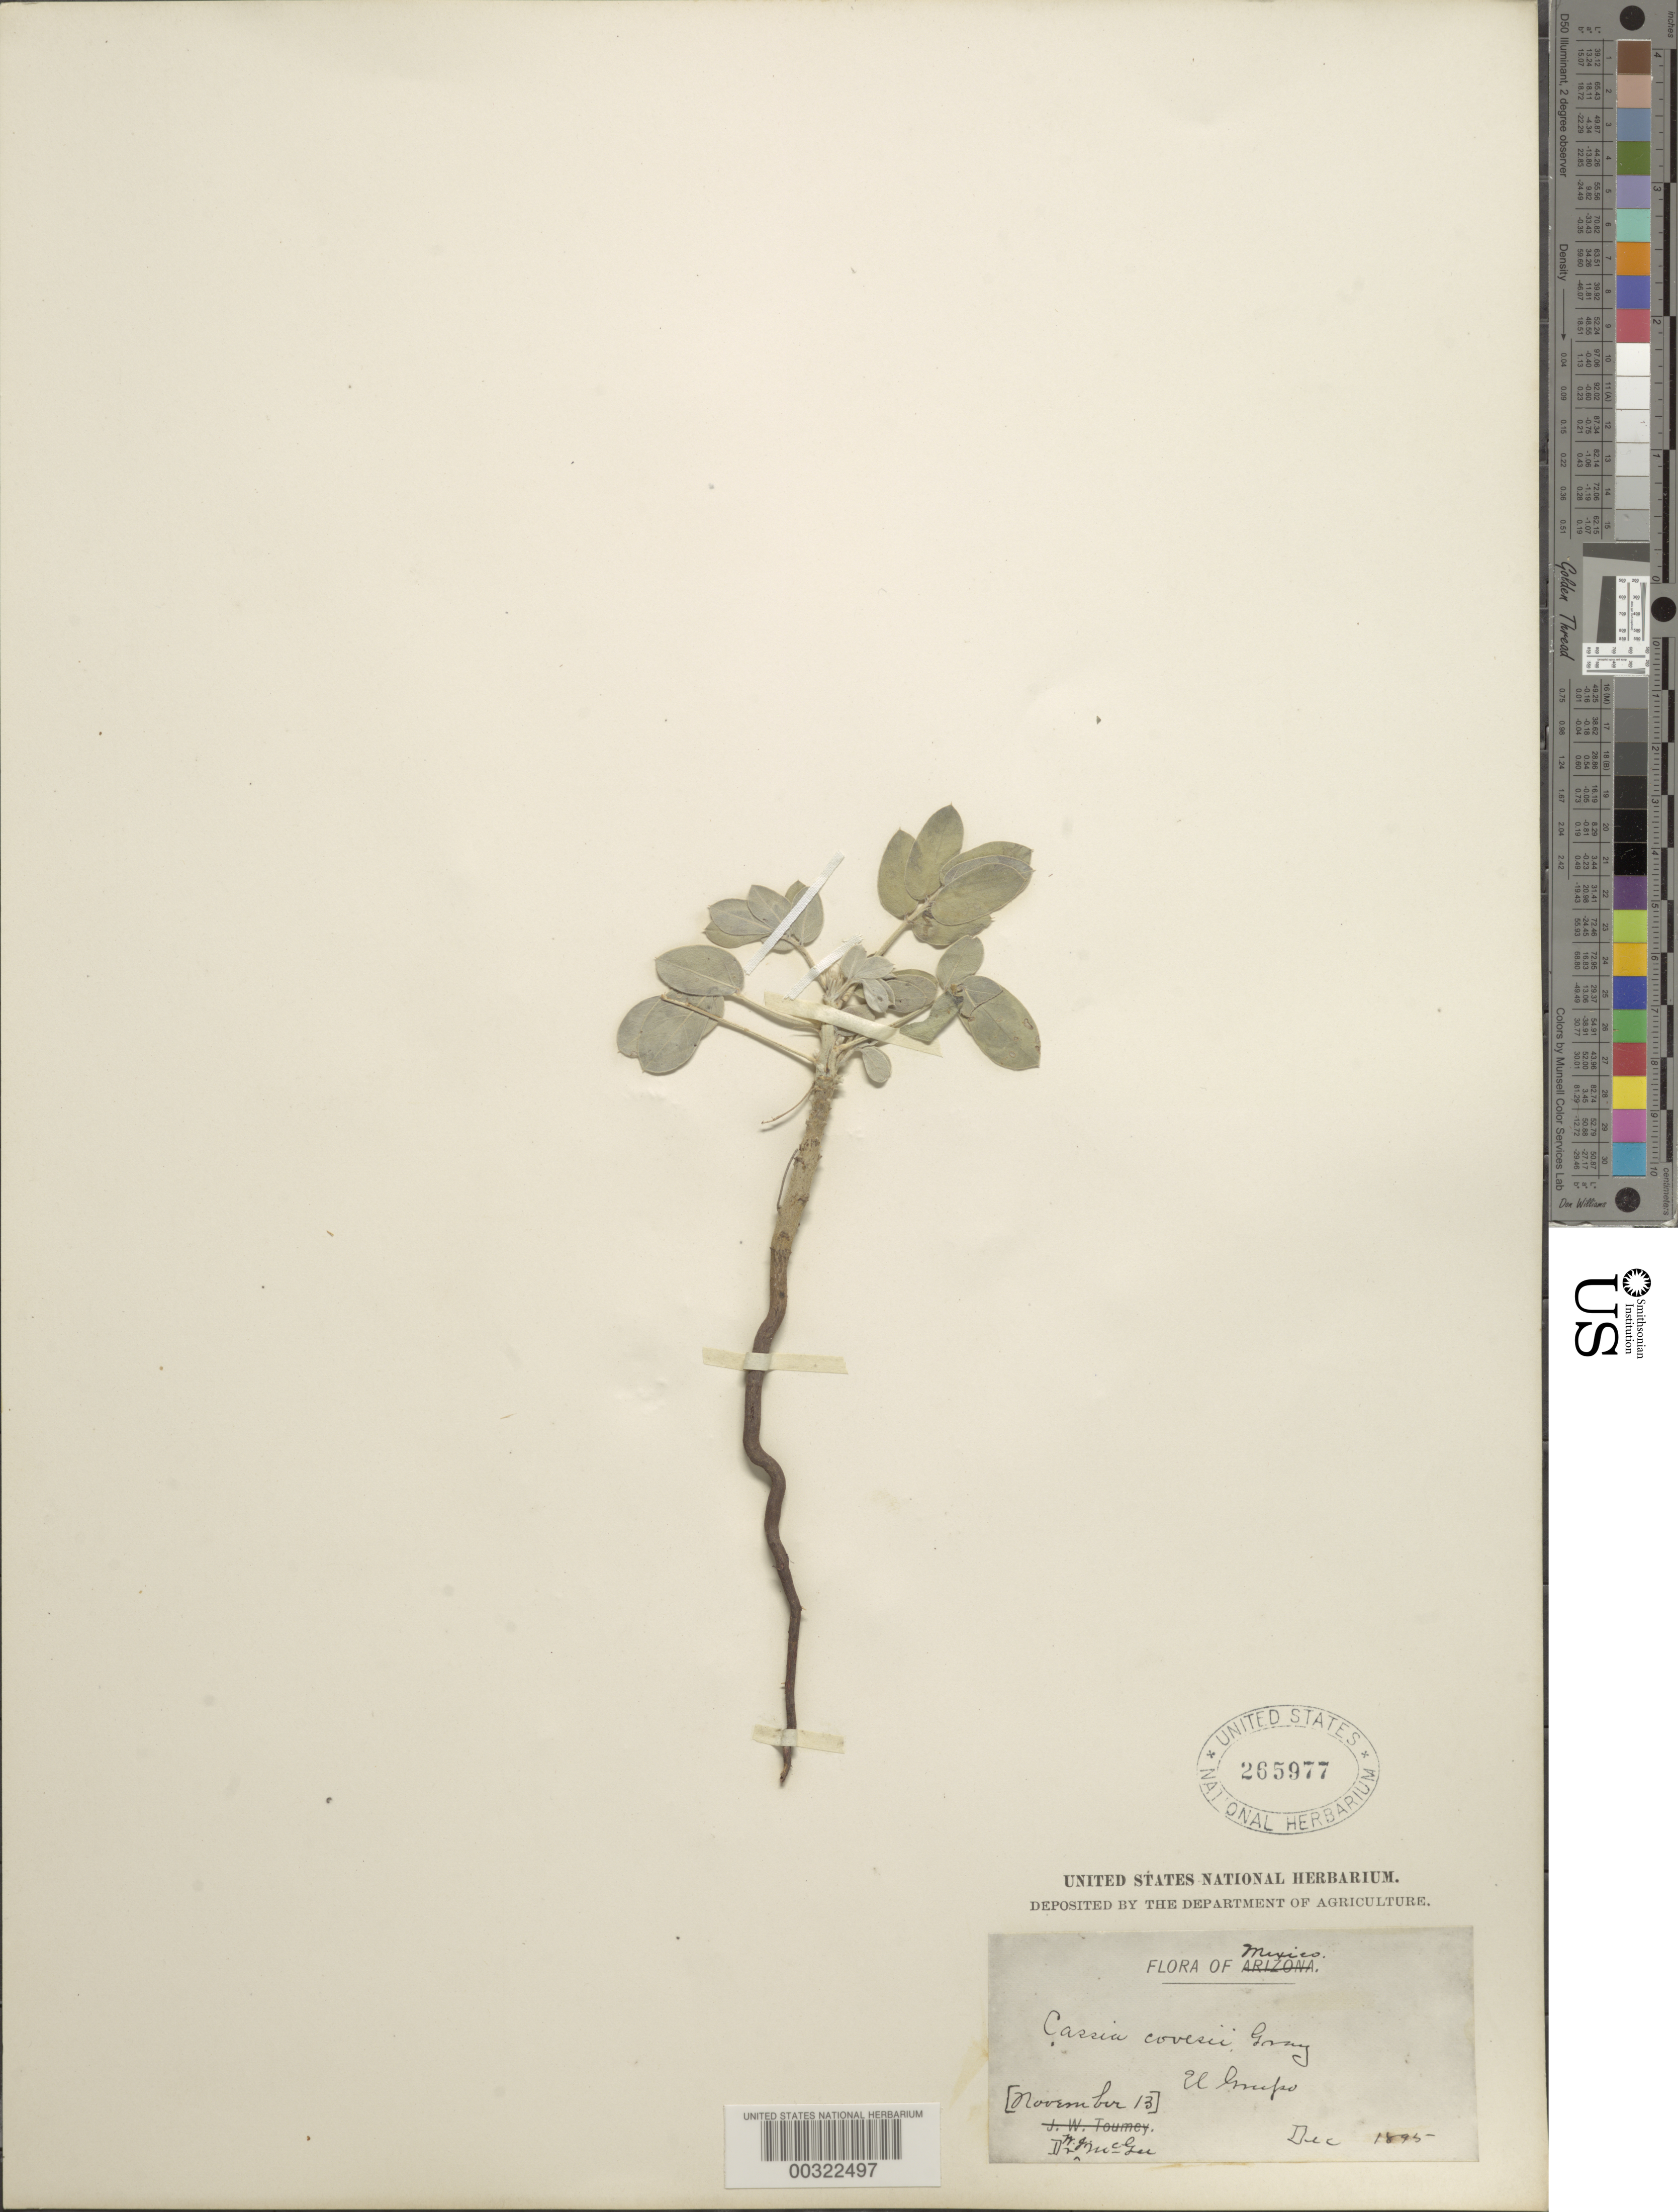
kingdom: Plantae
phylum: Tracheophyta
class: Magnoliopsida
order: Fabales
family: Fabaceae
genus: Senna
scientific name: Senna covesii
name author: (A. Gray) H.S. Irwin & Barneby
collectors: W. Mcgee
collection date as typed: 13 Nov 1895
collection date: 1895-11-13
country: Mexico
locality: El grupo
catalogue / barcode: US 265977